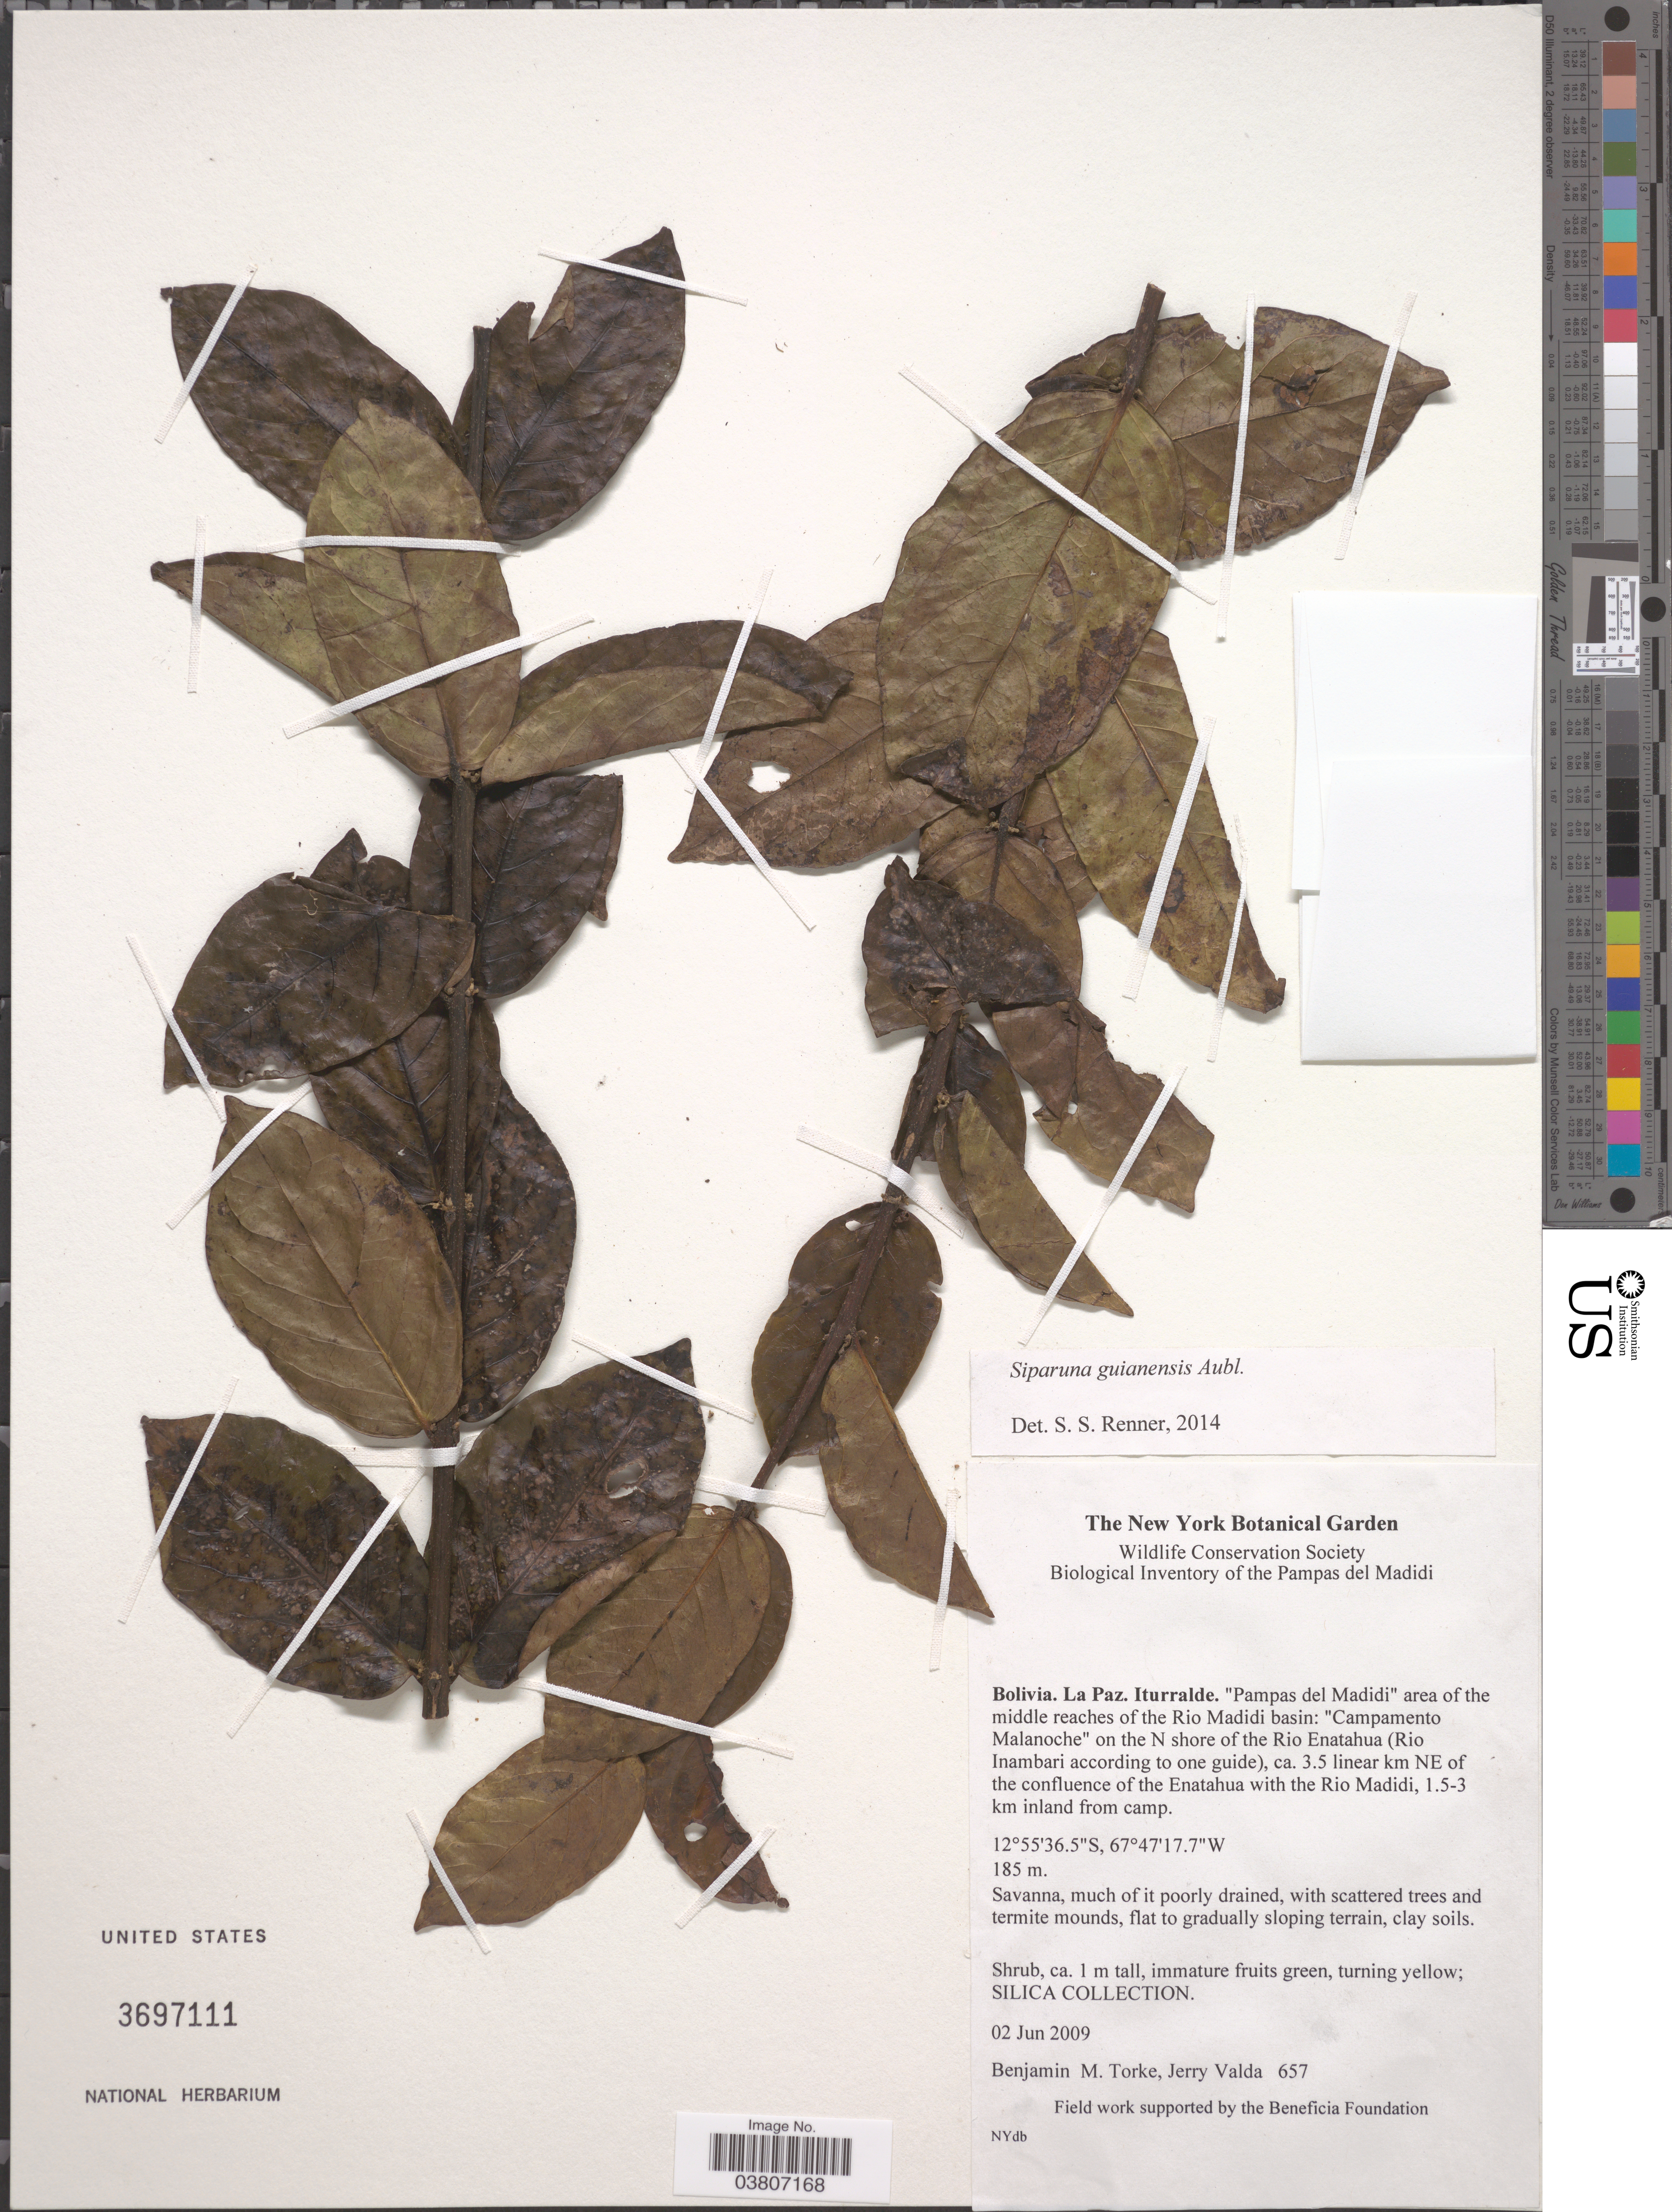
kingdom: Plantae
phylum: Tracheophyta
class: Magnoliopsida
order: Laurales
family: Siparunaceae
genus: Siparuna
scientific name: Siparuna guianensis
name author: Aubl.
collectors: B. M. Torke & J. Valda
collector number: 657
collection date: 2009-06-02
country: Bolivia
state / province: La Paz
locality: Iturralde. "Pampas del Madidi" area of the middle reaches of the Río Madidi basin: "Campamento Malanoche" on the N shore of the Rio Enatahua (Rio Inambari according to one guide), ca. 3.5 linear km NE of the confluence of the Enatahua with the Rio Madidi, 1.5-3 km inland from camp.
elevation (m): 185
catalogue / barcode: US 3697111